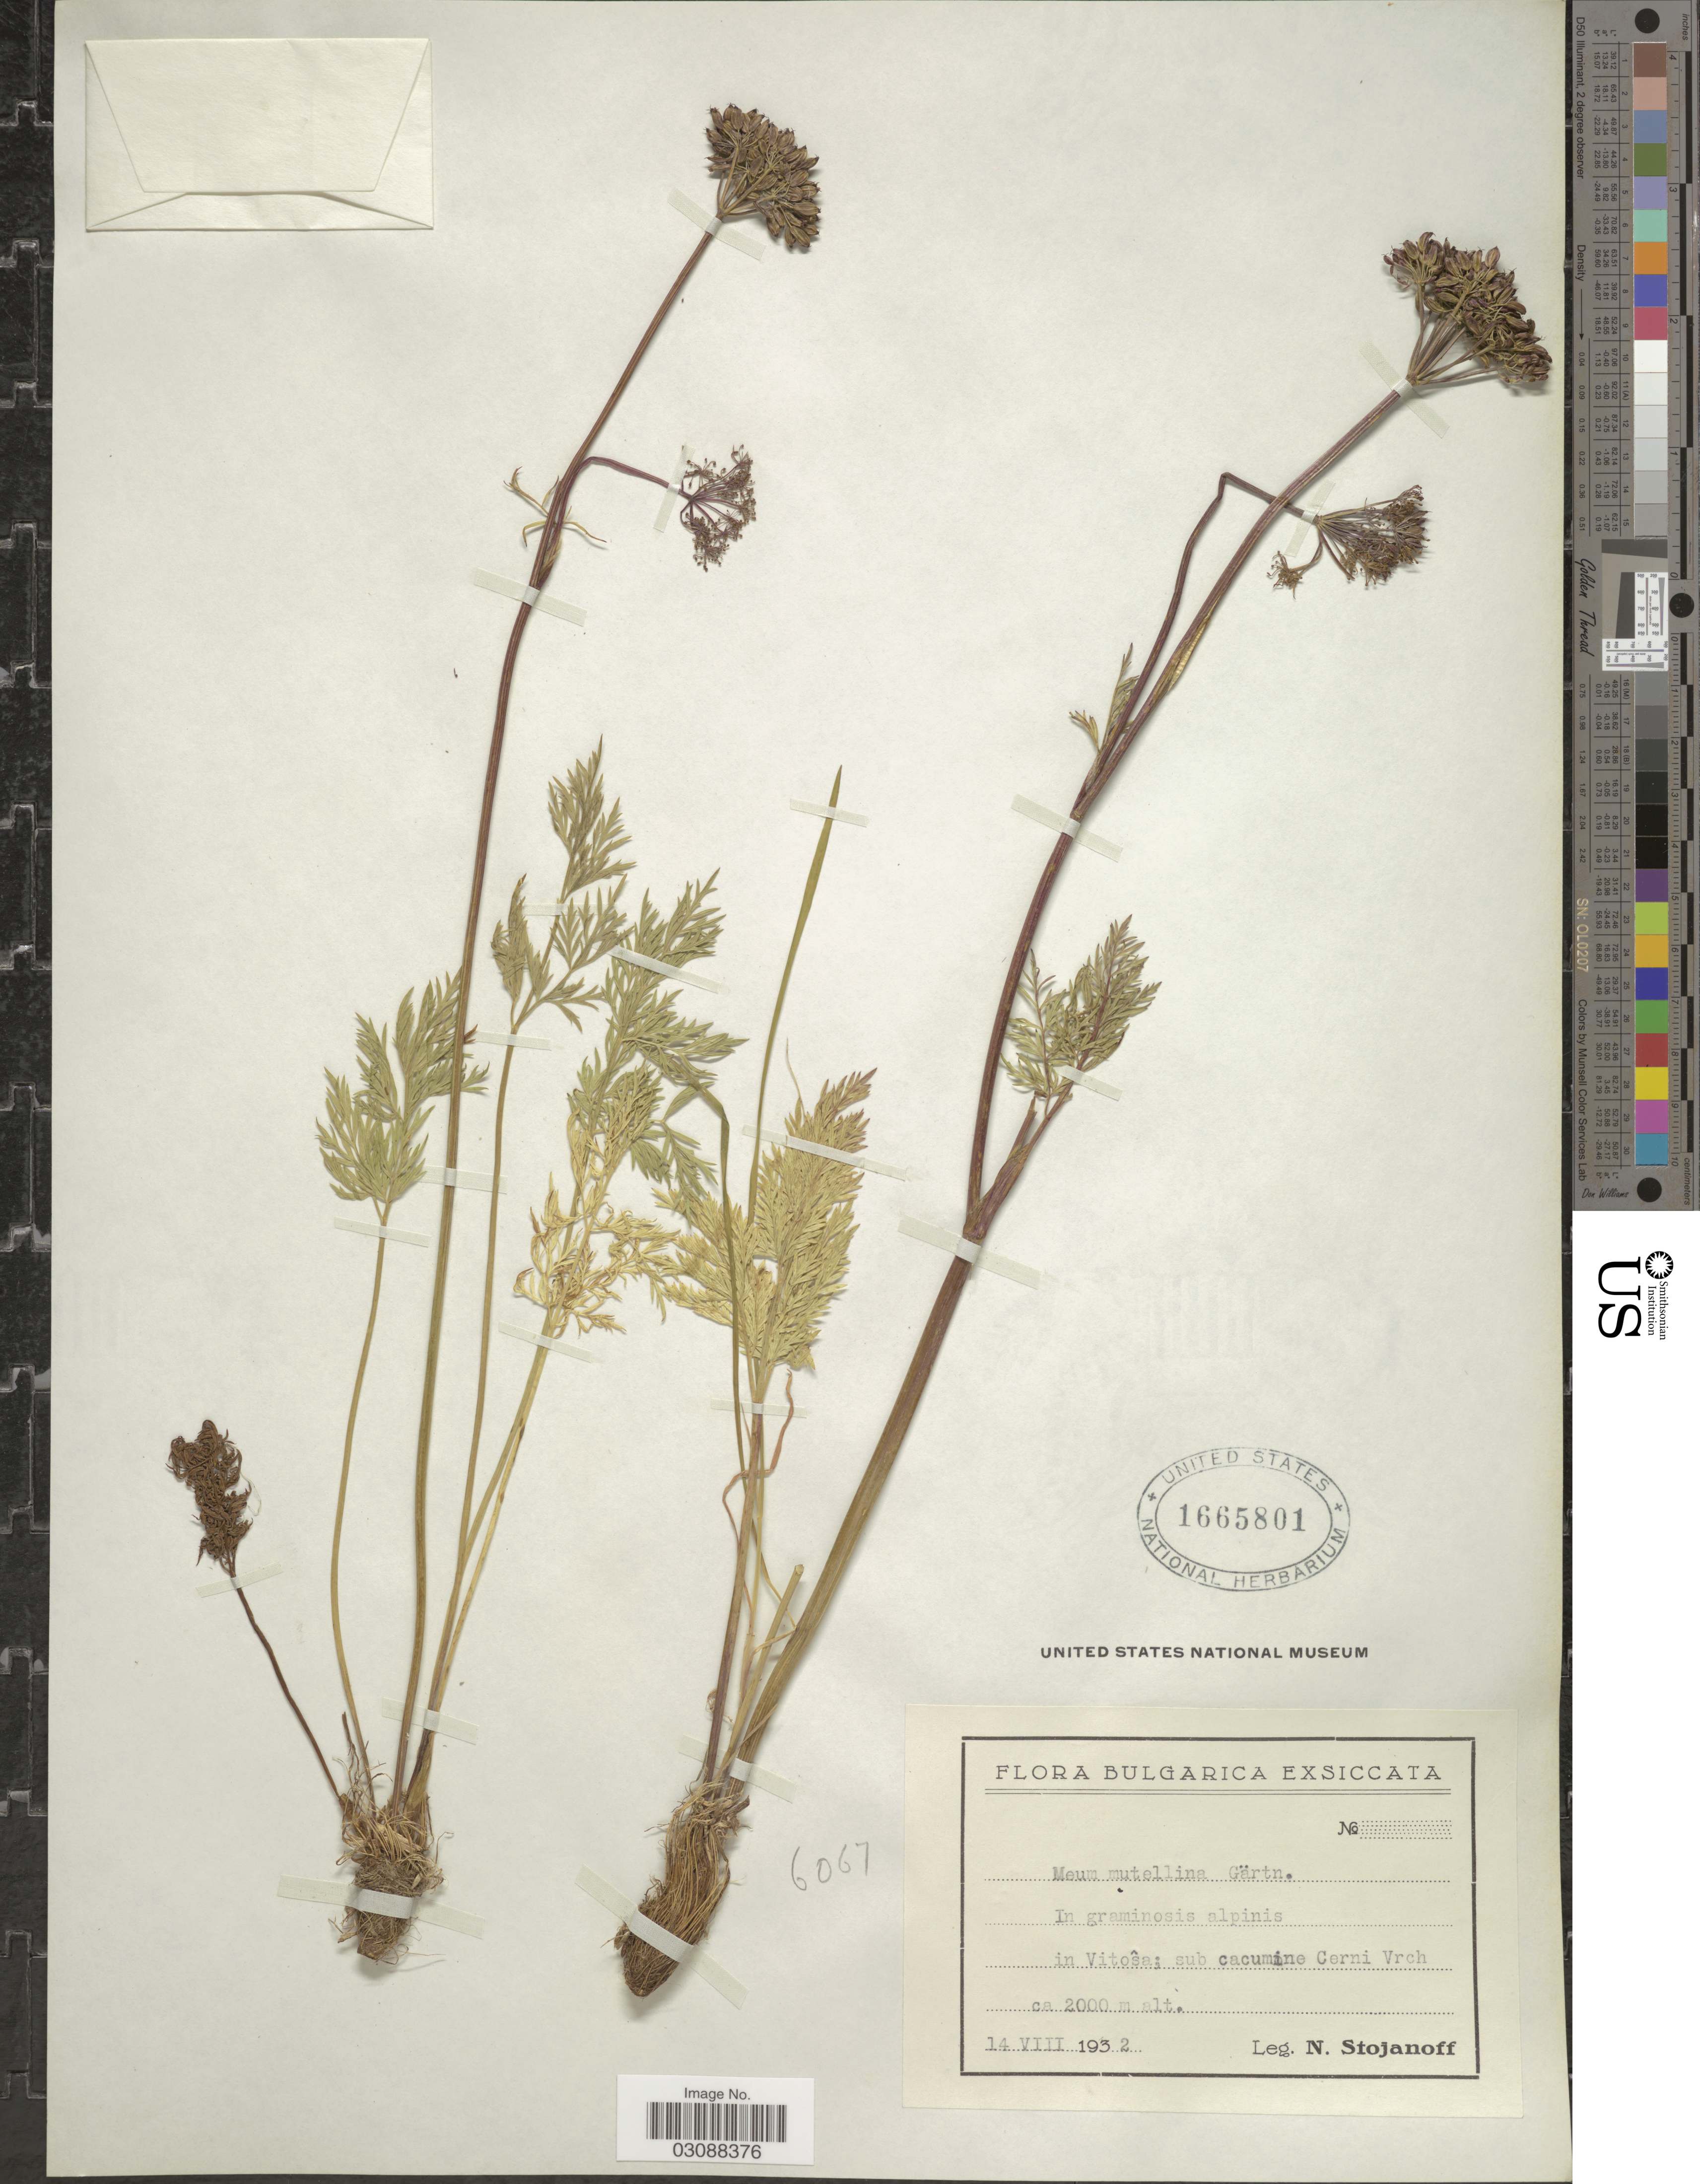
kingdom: Plantae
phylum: Tracheophyta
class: Magnoliopsida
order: Apiales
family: Apiaceae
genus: Meum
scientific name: Meum mutellina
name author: (L.) Gaertn.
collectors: N. Stojanoff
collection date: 1932-08-14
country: Bulgaria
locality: In Vitosa; sub cacumine Cerni Vrch.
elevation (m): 2000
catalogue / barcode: US 1665801